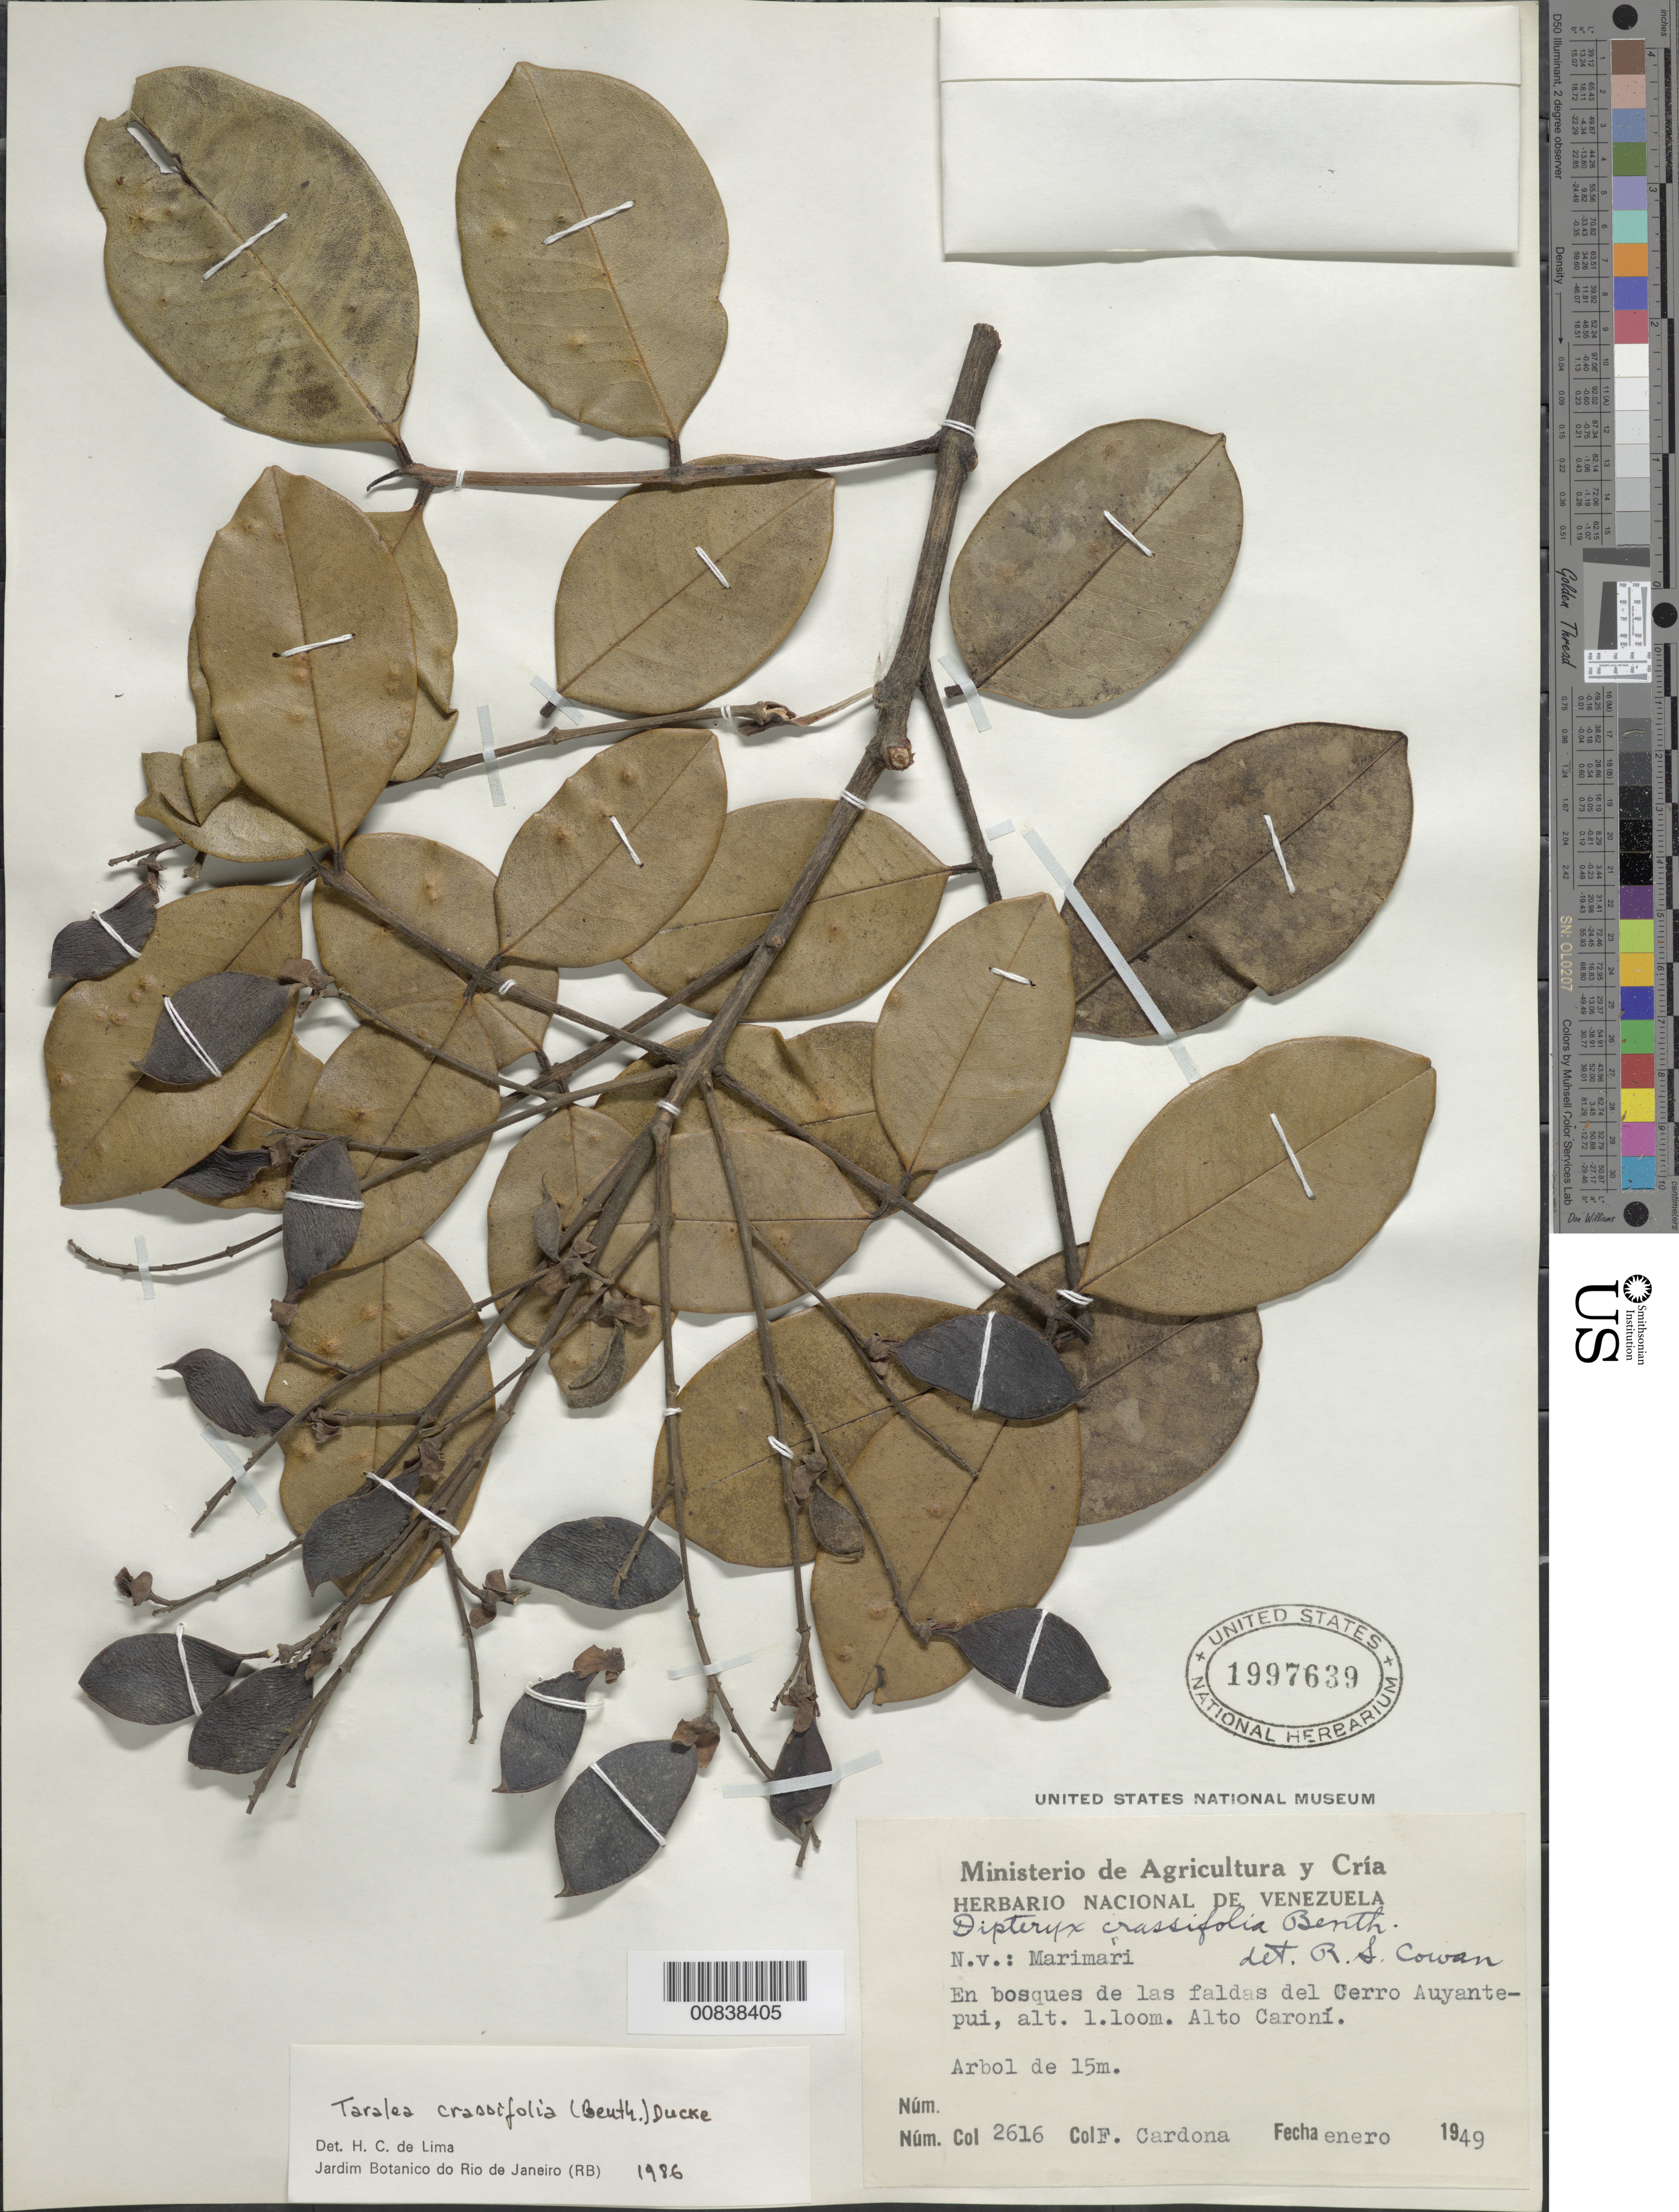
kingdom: Plantae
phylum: Tracheophyta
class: Magnoliopsida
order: Fabales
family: Fabaceae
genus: Taralea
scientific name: Taralea crassifolia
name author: (Spruce ex Benth.) Ducke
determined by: Lima, H. C. de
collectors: F. Cardona Puig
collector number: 2616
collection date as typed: Jan-49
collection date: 1949-01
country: Venezuela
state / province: Bolívar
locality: Cerro Auyantepuí, Alto Río Caroní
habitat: Bosques de las faldas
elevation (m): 1100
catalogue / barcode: US 1997639